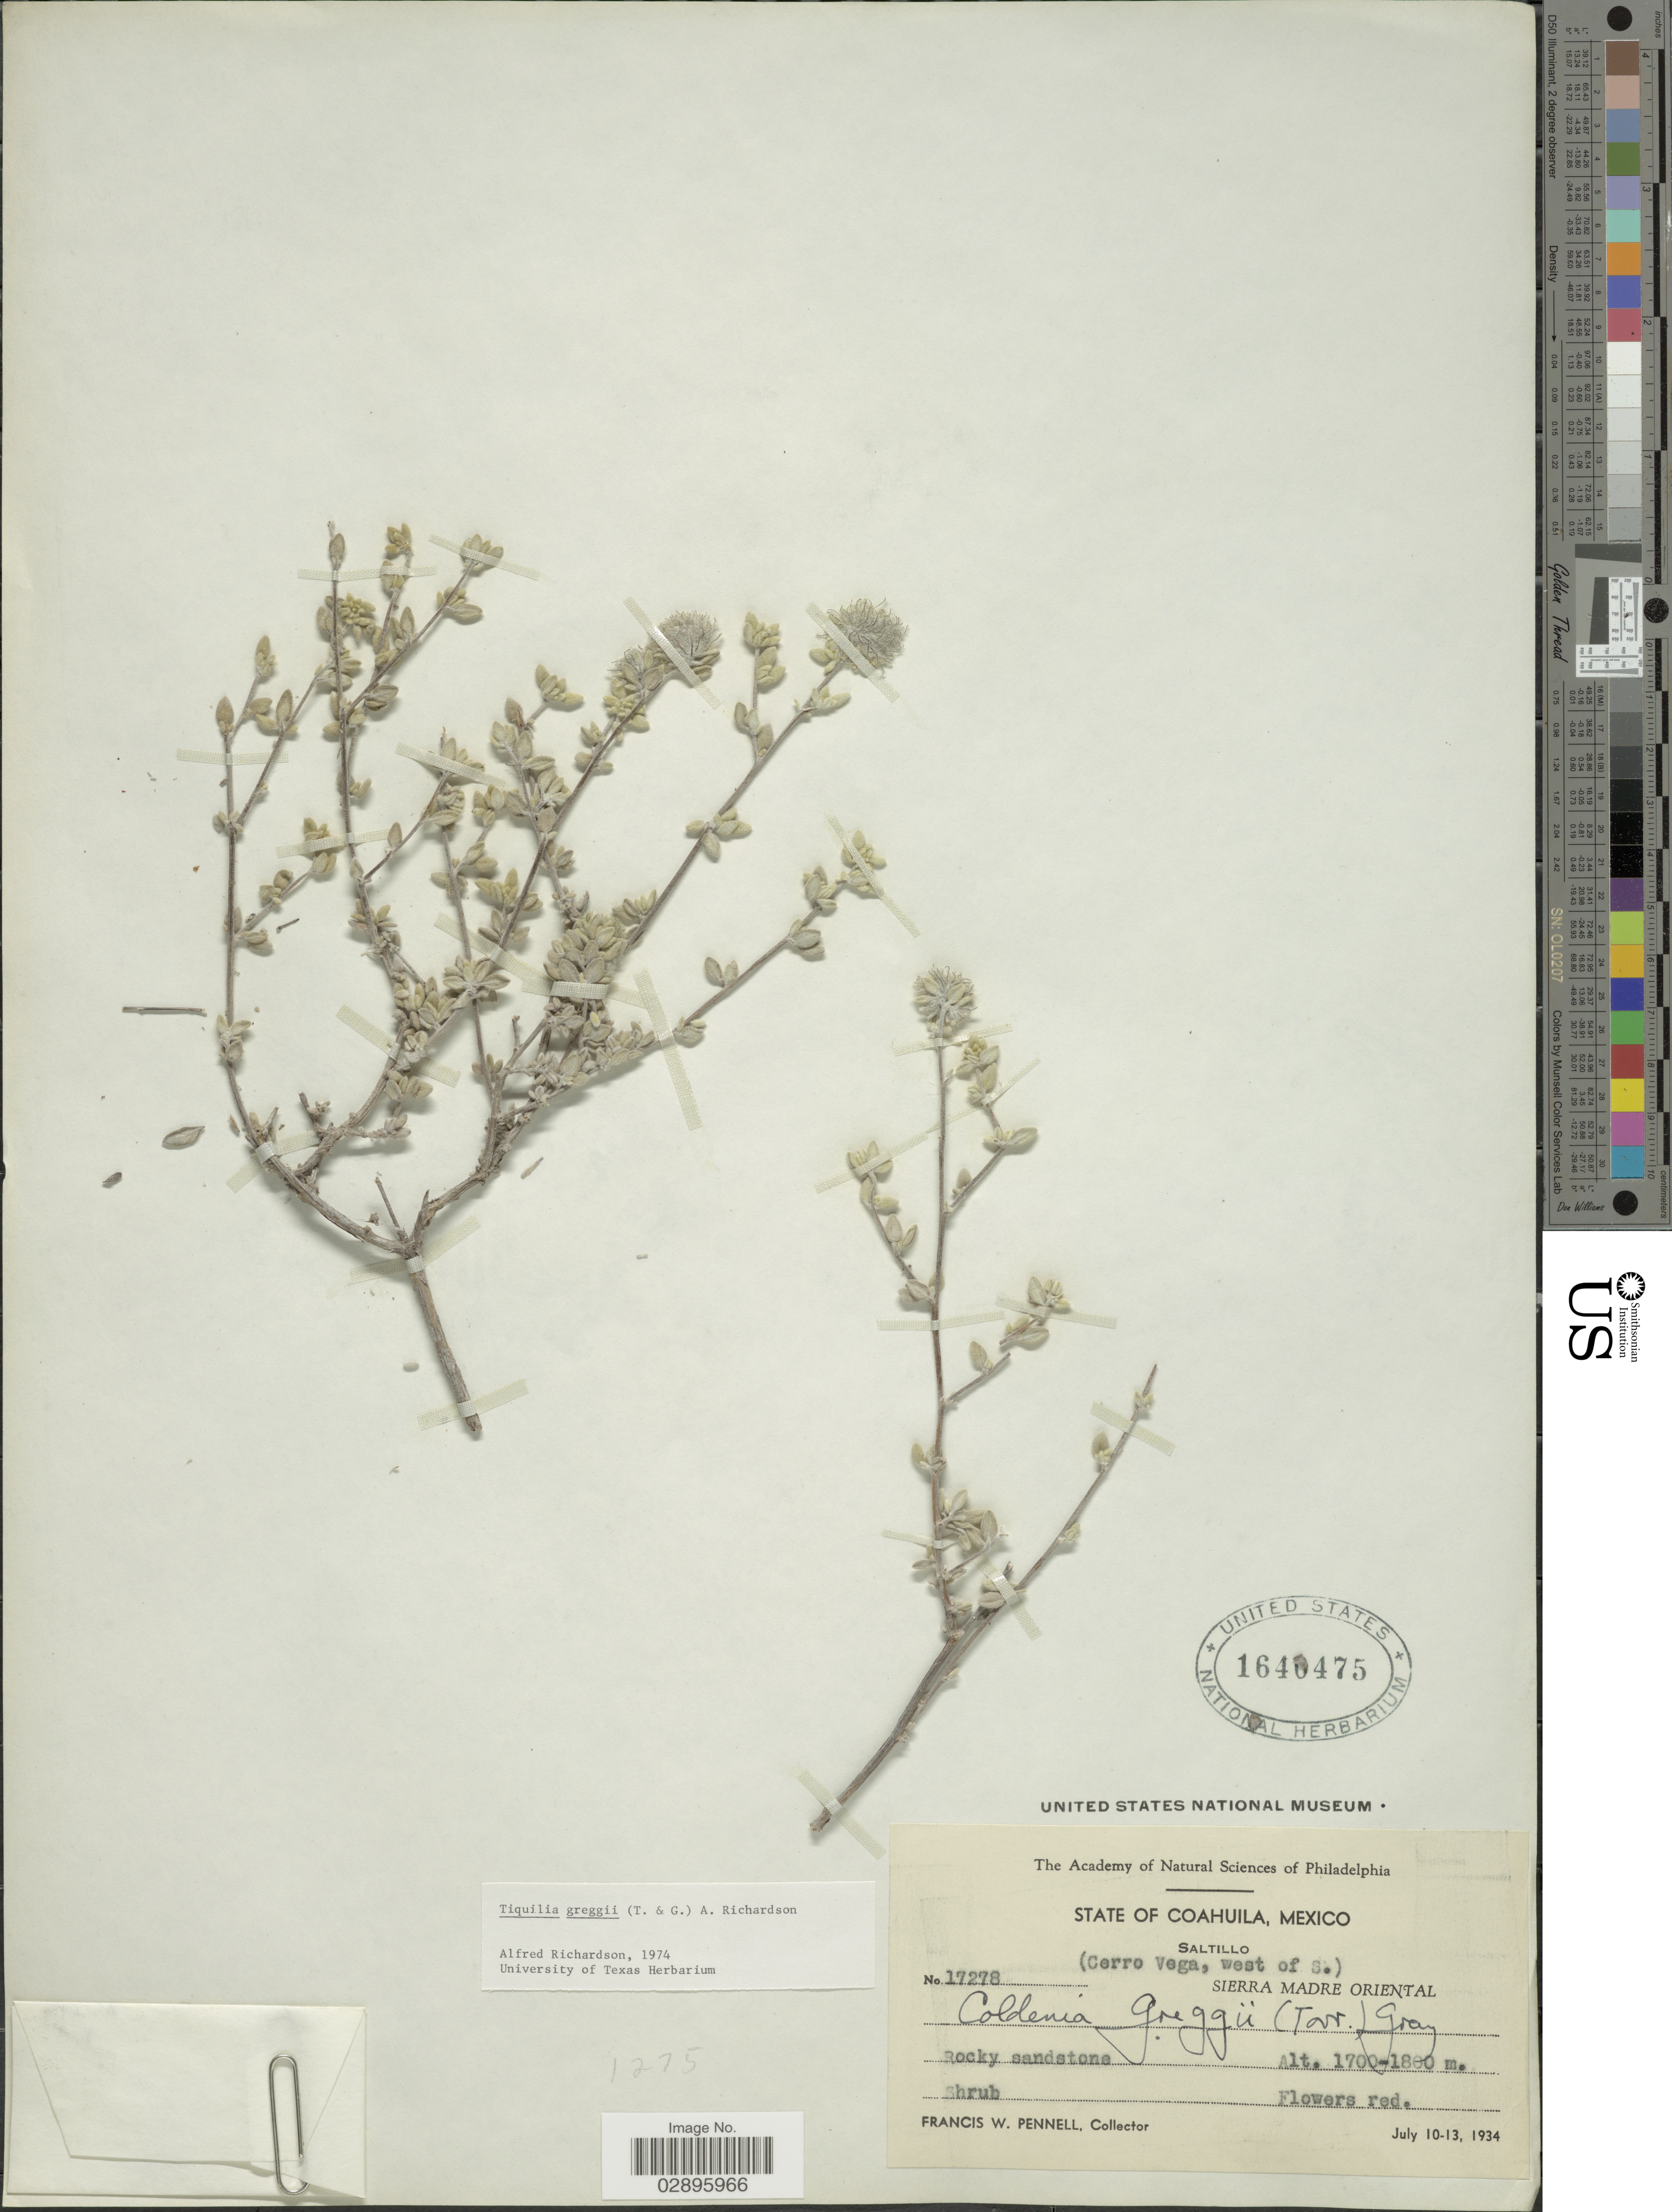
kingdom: Plantae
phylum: Tracheophyta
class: Magnoliopsida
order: Boraginales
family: Ehretiaceae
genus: Tiquilia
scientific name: Tiquilia greggii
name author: (Torr.) A.T. Richardson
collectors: F. W. Pennell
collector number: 17278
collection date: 1934-07-10/1934-07-13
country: Mexico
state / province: Coahuila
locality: Saltillo. (Cerro Vega, west of S.). Sierra Madre Oriental.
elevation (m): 1700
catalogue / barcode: US 1640475